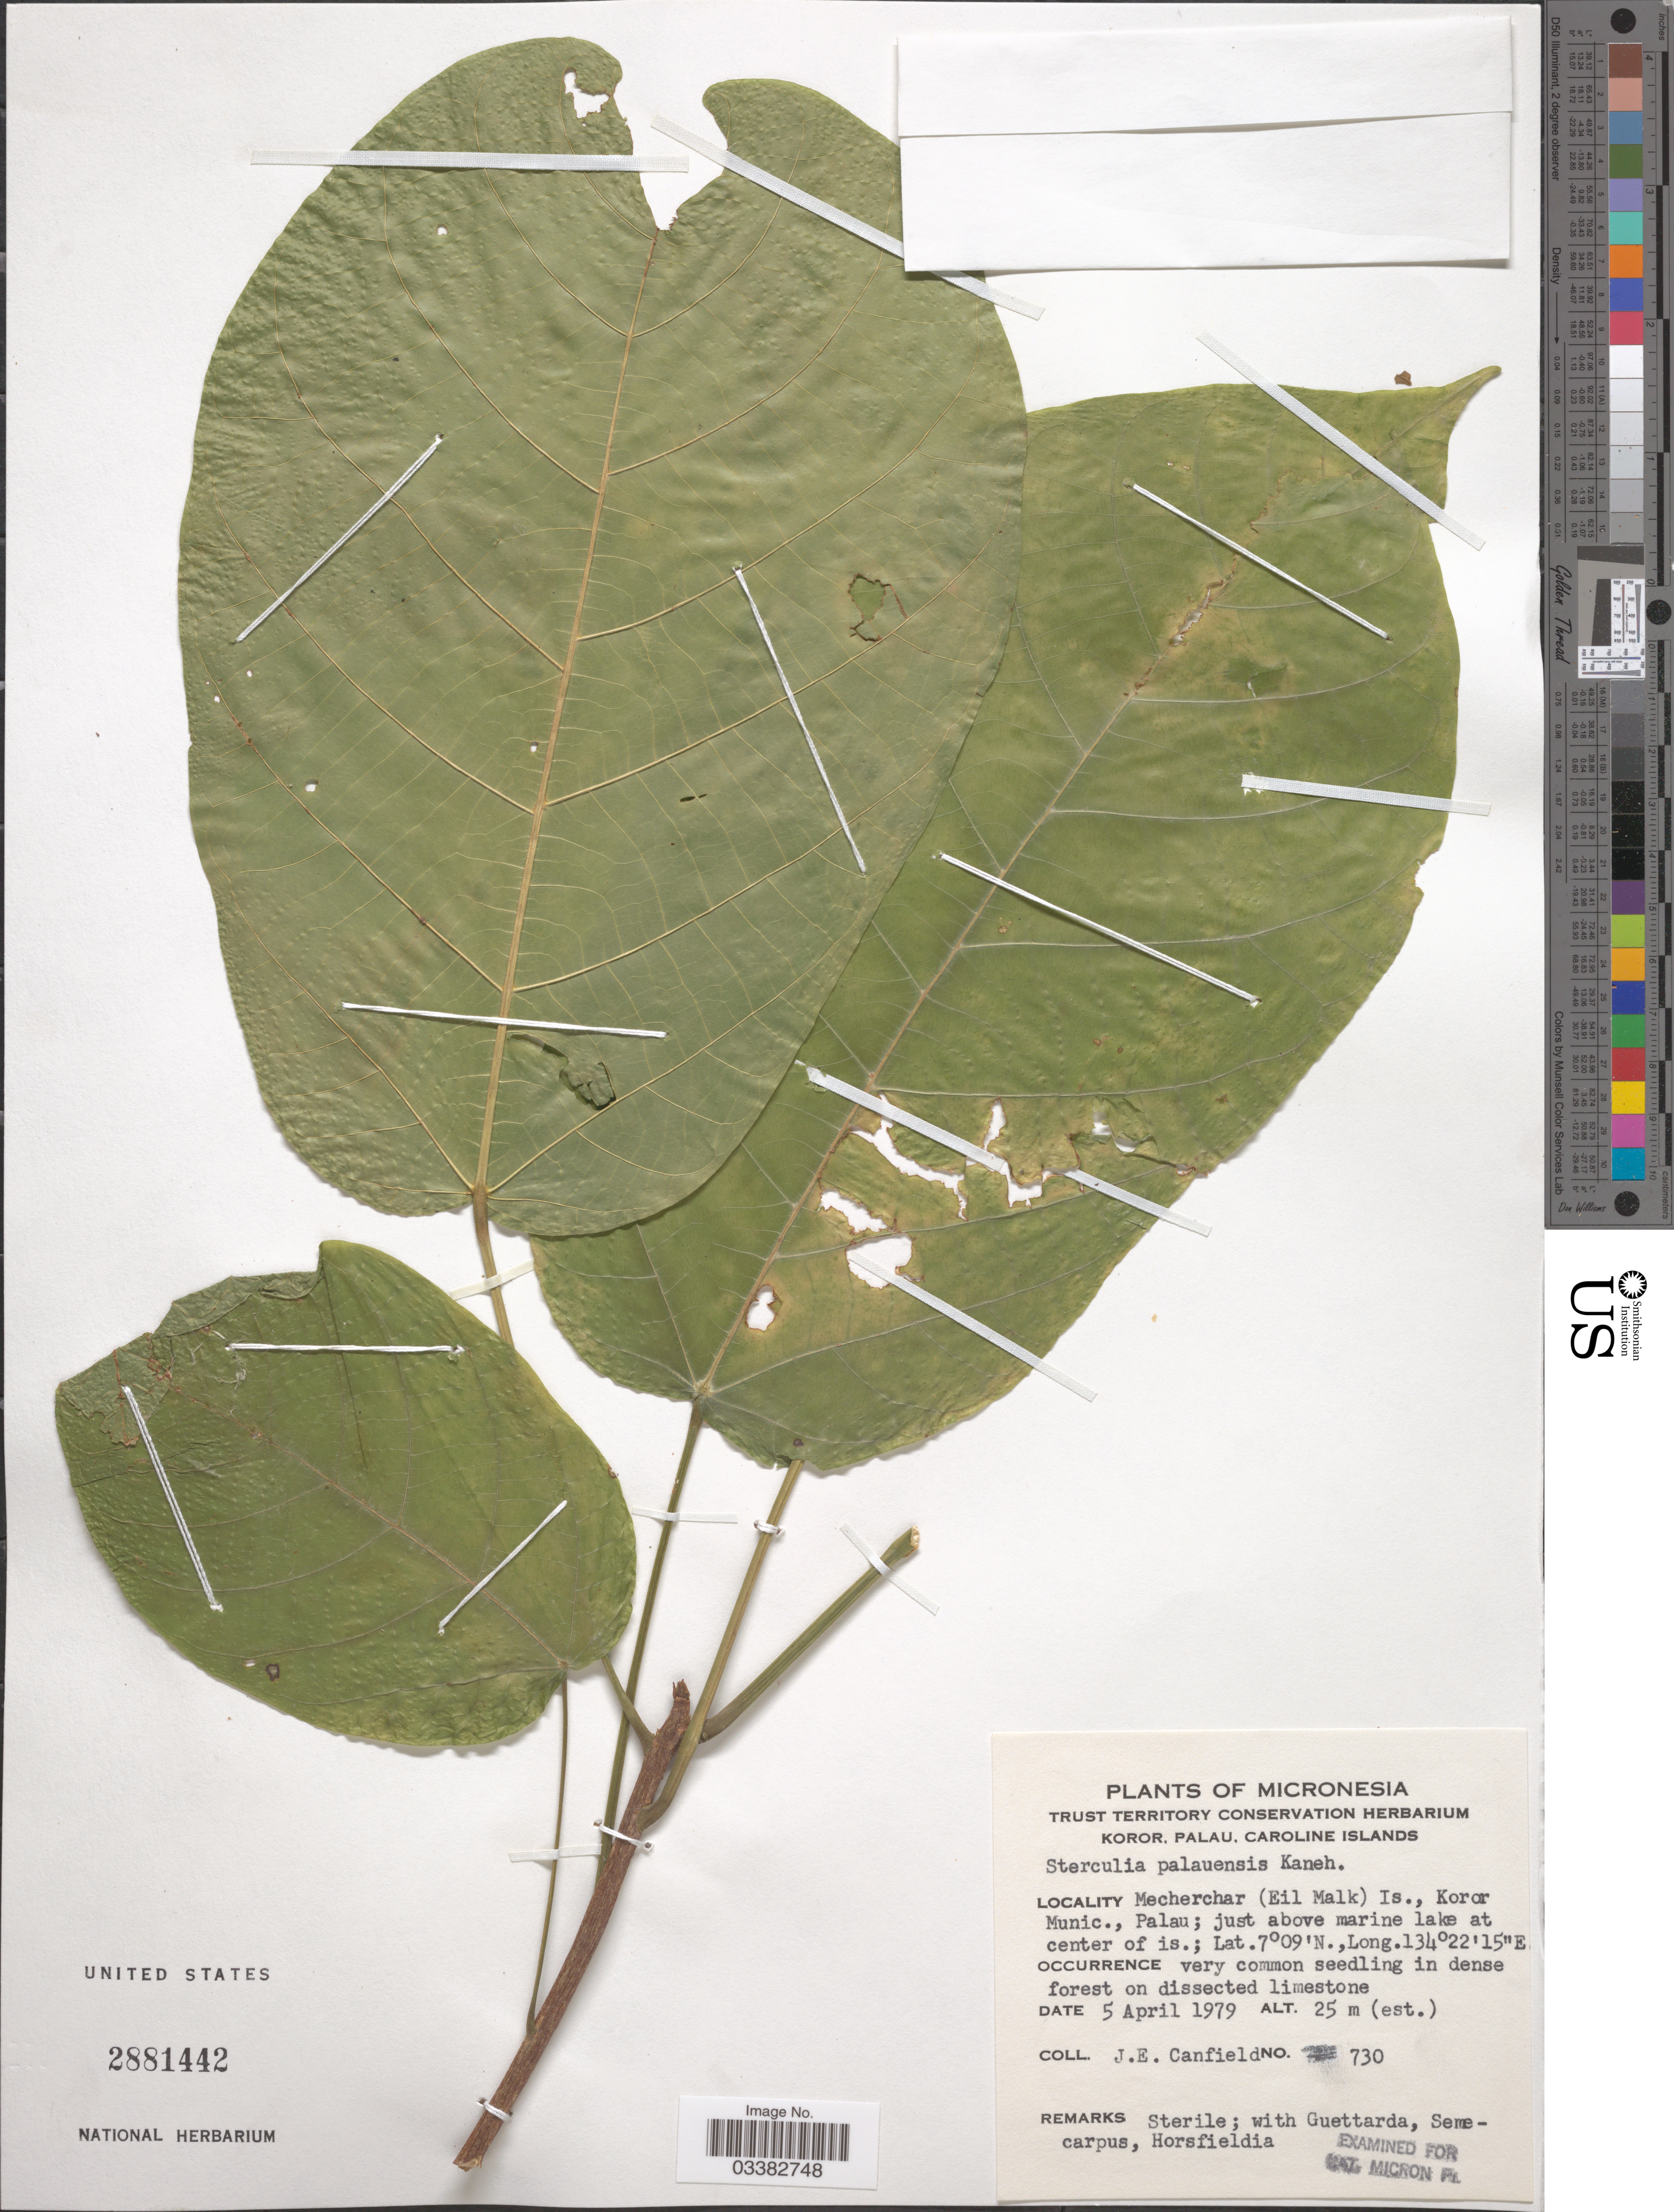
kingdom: Plantae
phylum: Tracheophyta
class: Magnoliopsida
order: Malvales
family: Malvaceae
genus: Sterculia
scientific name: Sterculia palauensis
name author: Kaneh.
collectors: J. E. Canfield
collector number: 730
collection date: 1979-04-05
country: Palau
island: Mecherchar [Eil Malk]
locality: Micronesia. Mecherchar (Eil Malk) Is., Koror Munic., Palau; just above marine lake at center of is.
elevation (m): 25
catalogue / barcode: US 2881442